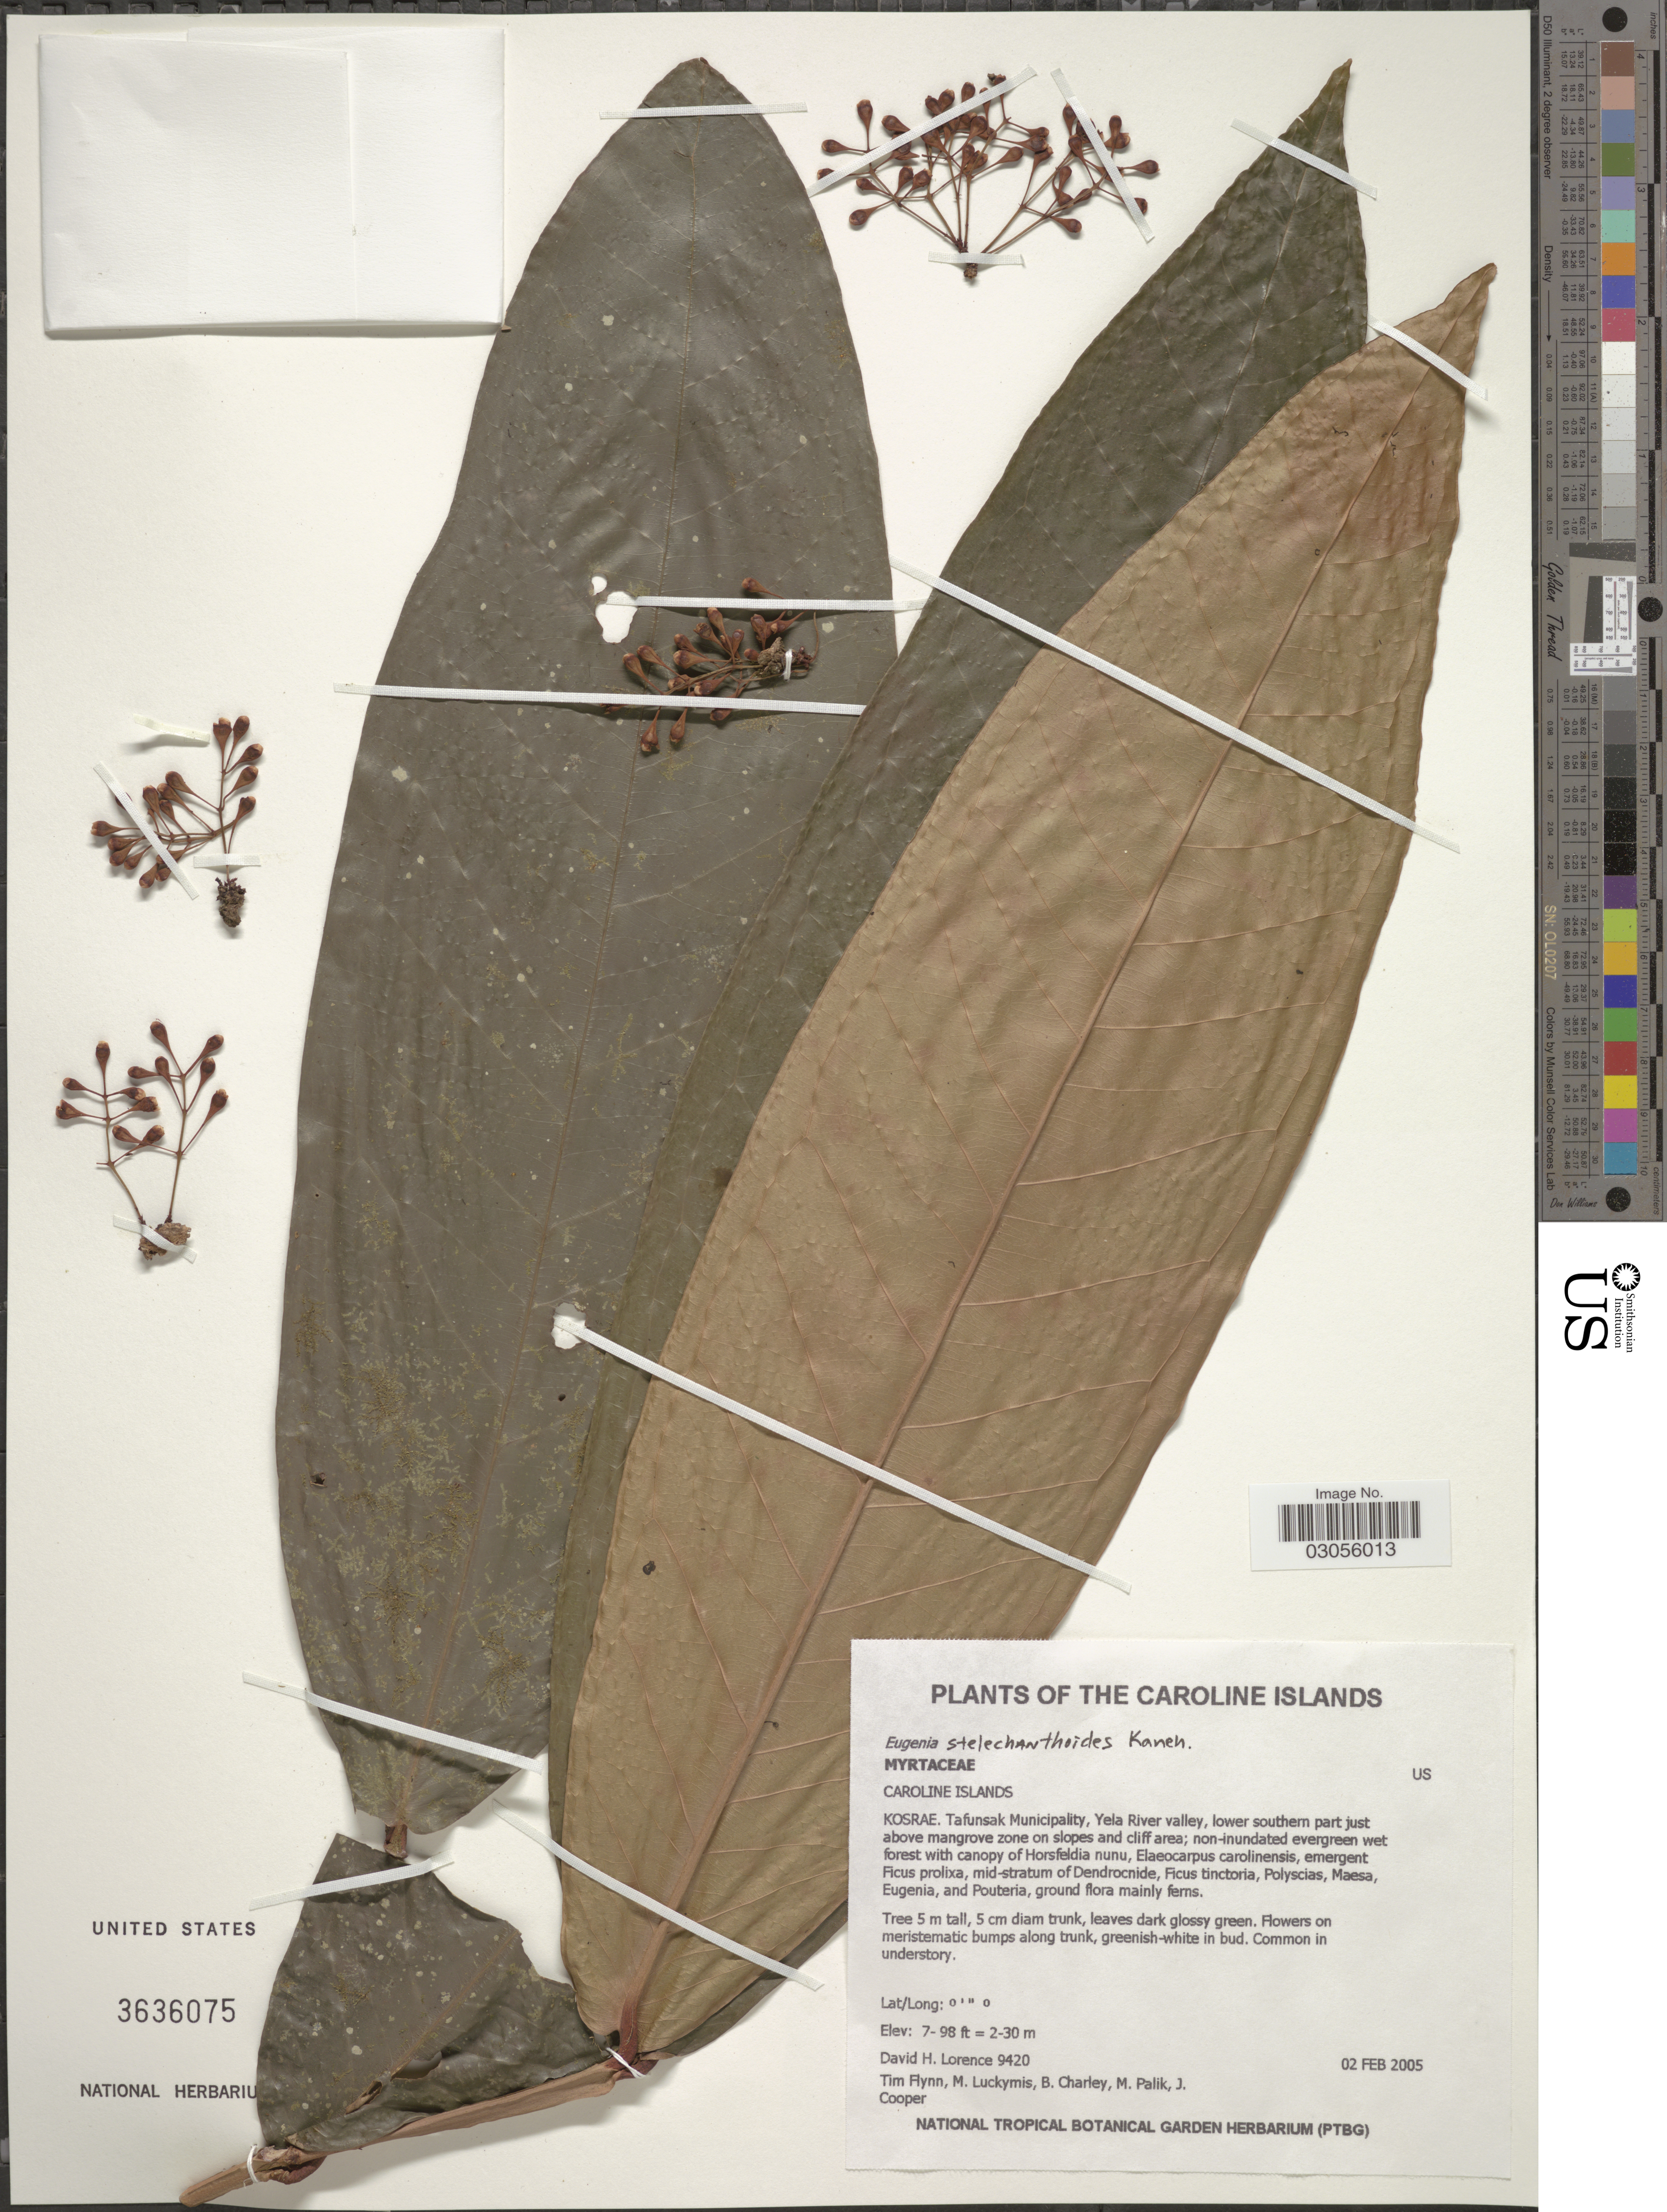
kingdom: Plantae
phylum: Tracheophyta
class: Magnoliopsida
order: Myrtales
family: Myrtaceae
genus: Syzygium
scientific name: Syzygium stelechanthoides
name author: (Kaneh.) M.W. Tornab. & W.L. Wagner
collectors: D. Lorence, T. Flynn, M. Luckymis, B. Charley & et al.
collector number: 9420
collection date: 2005-02-02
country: Micronesia, Federated States of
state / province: Kosrae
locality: The Caroline Islands. Tafunsak Municipality, Yela River valley, lower southern part just above mangrove zone on slopes and cliff area.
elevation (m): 2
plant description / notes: Cited by Byng et al., Phytotaxa 427(2): 124. 2019.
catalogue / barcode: US 3636075